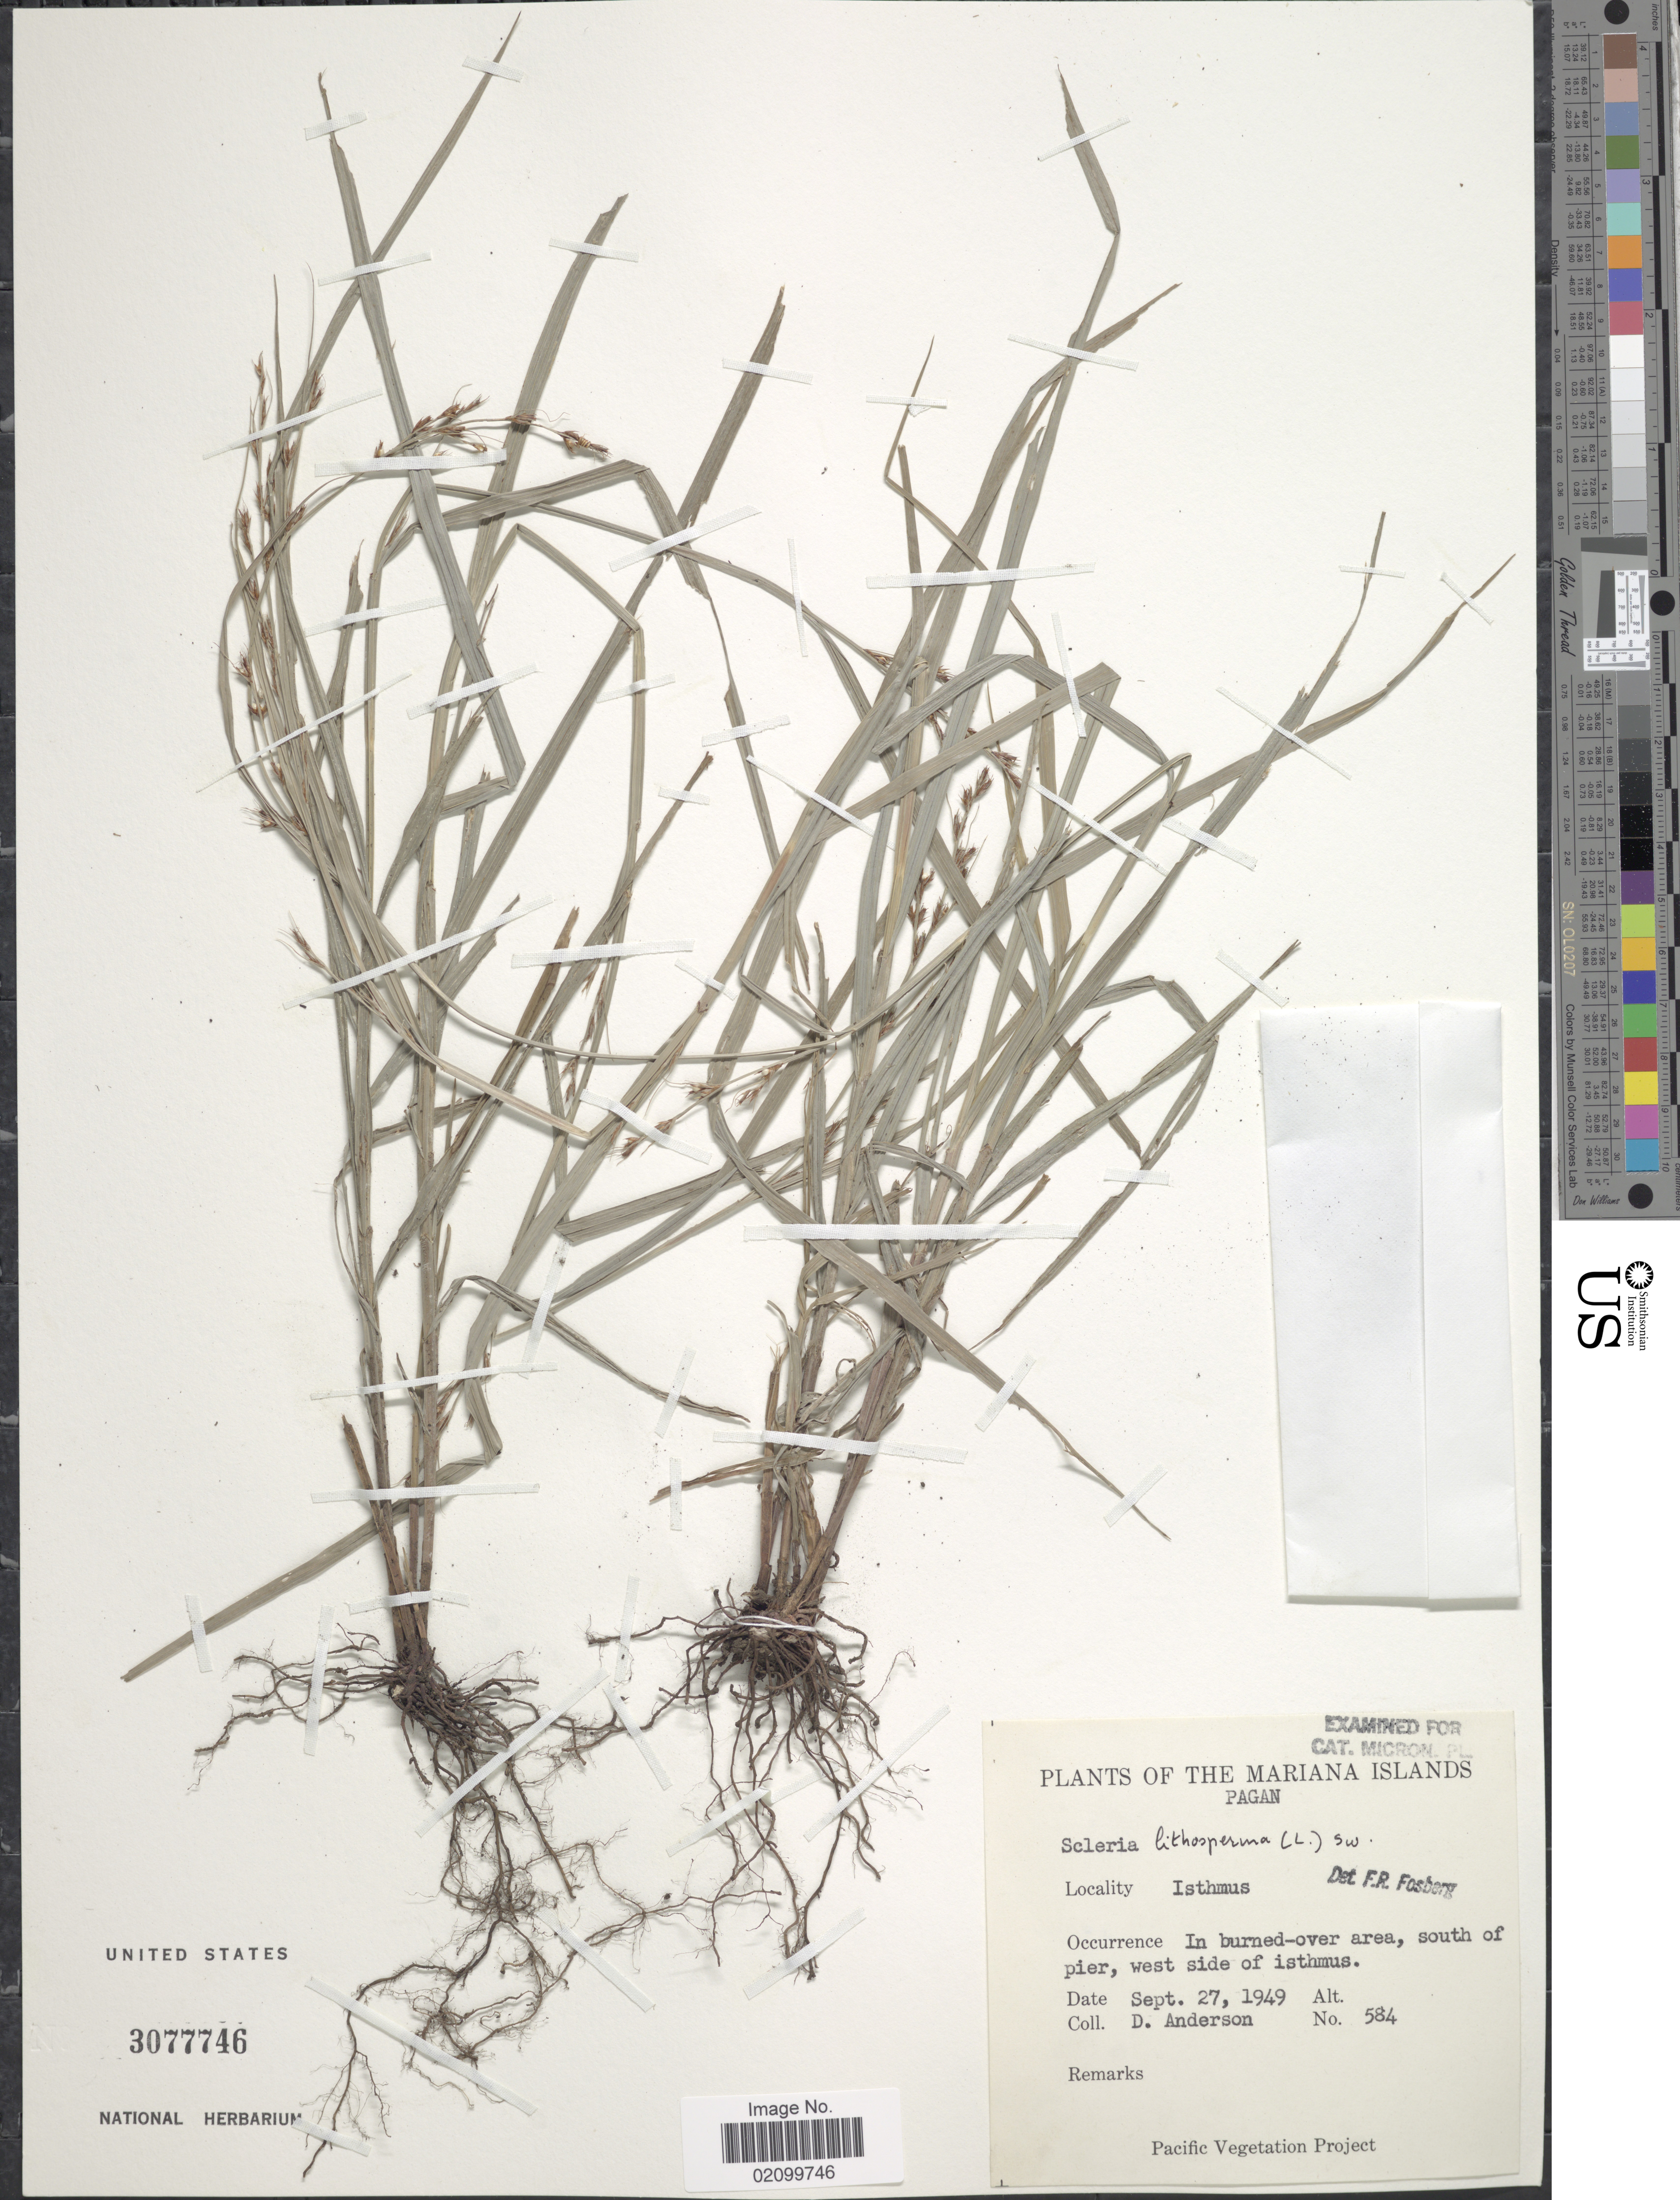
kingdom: Plantae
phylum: Tracheophyta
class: Liliopsida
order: Poales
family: Cyperaceae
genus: Scleria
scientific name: Scleria lithosperma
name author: (L.) Sw.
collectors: D. Anderson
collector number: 584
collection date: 1949-09-27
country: Northern Mariana Islands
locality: Mariana Islands. Pagan. Isthmus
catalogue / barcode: US 3077746